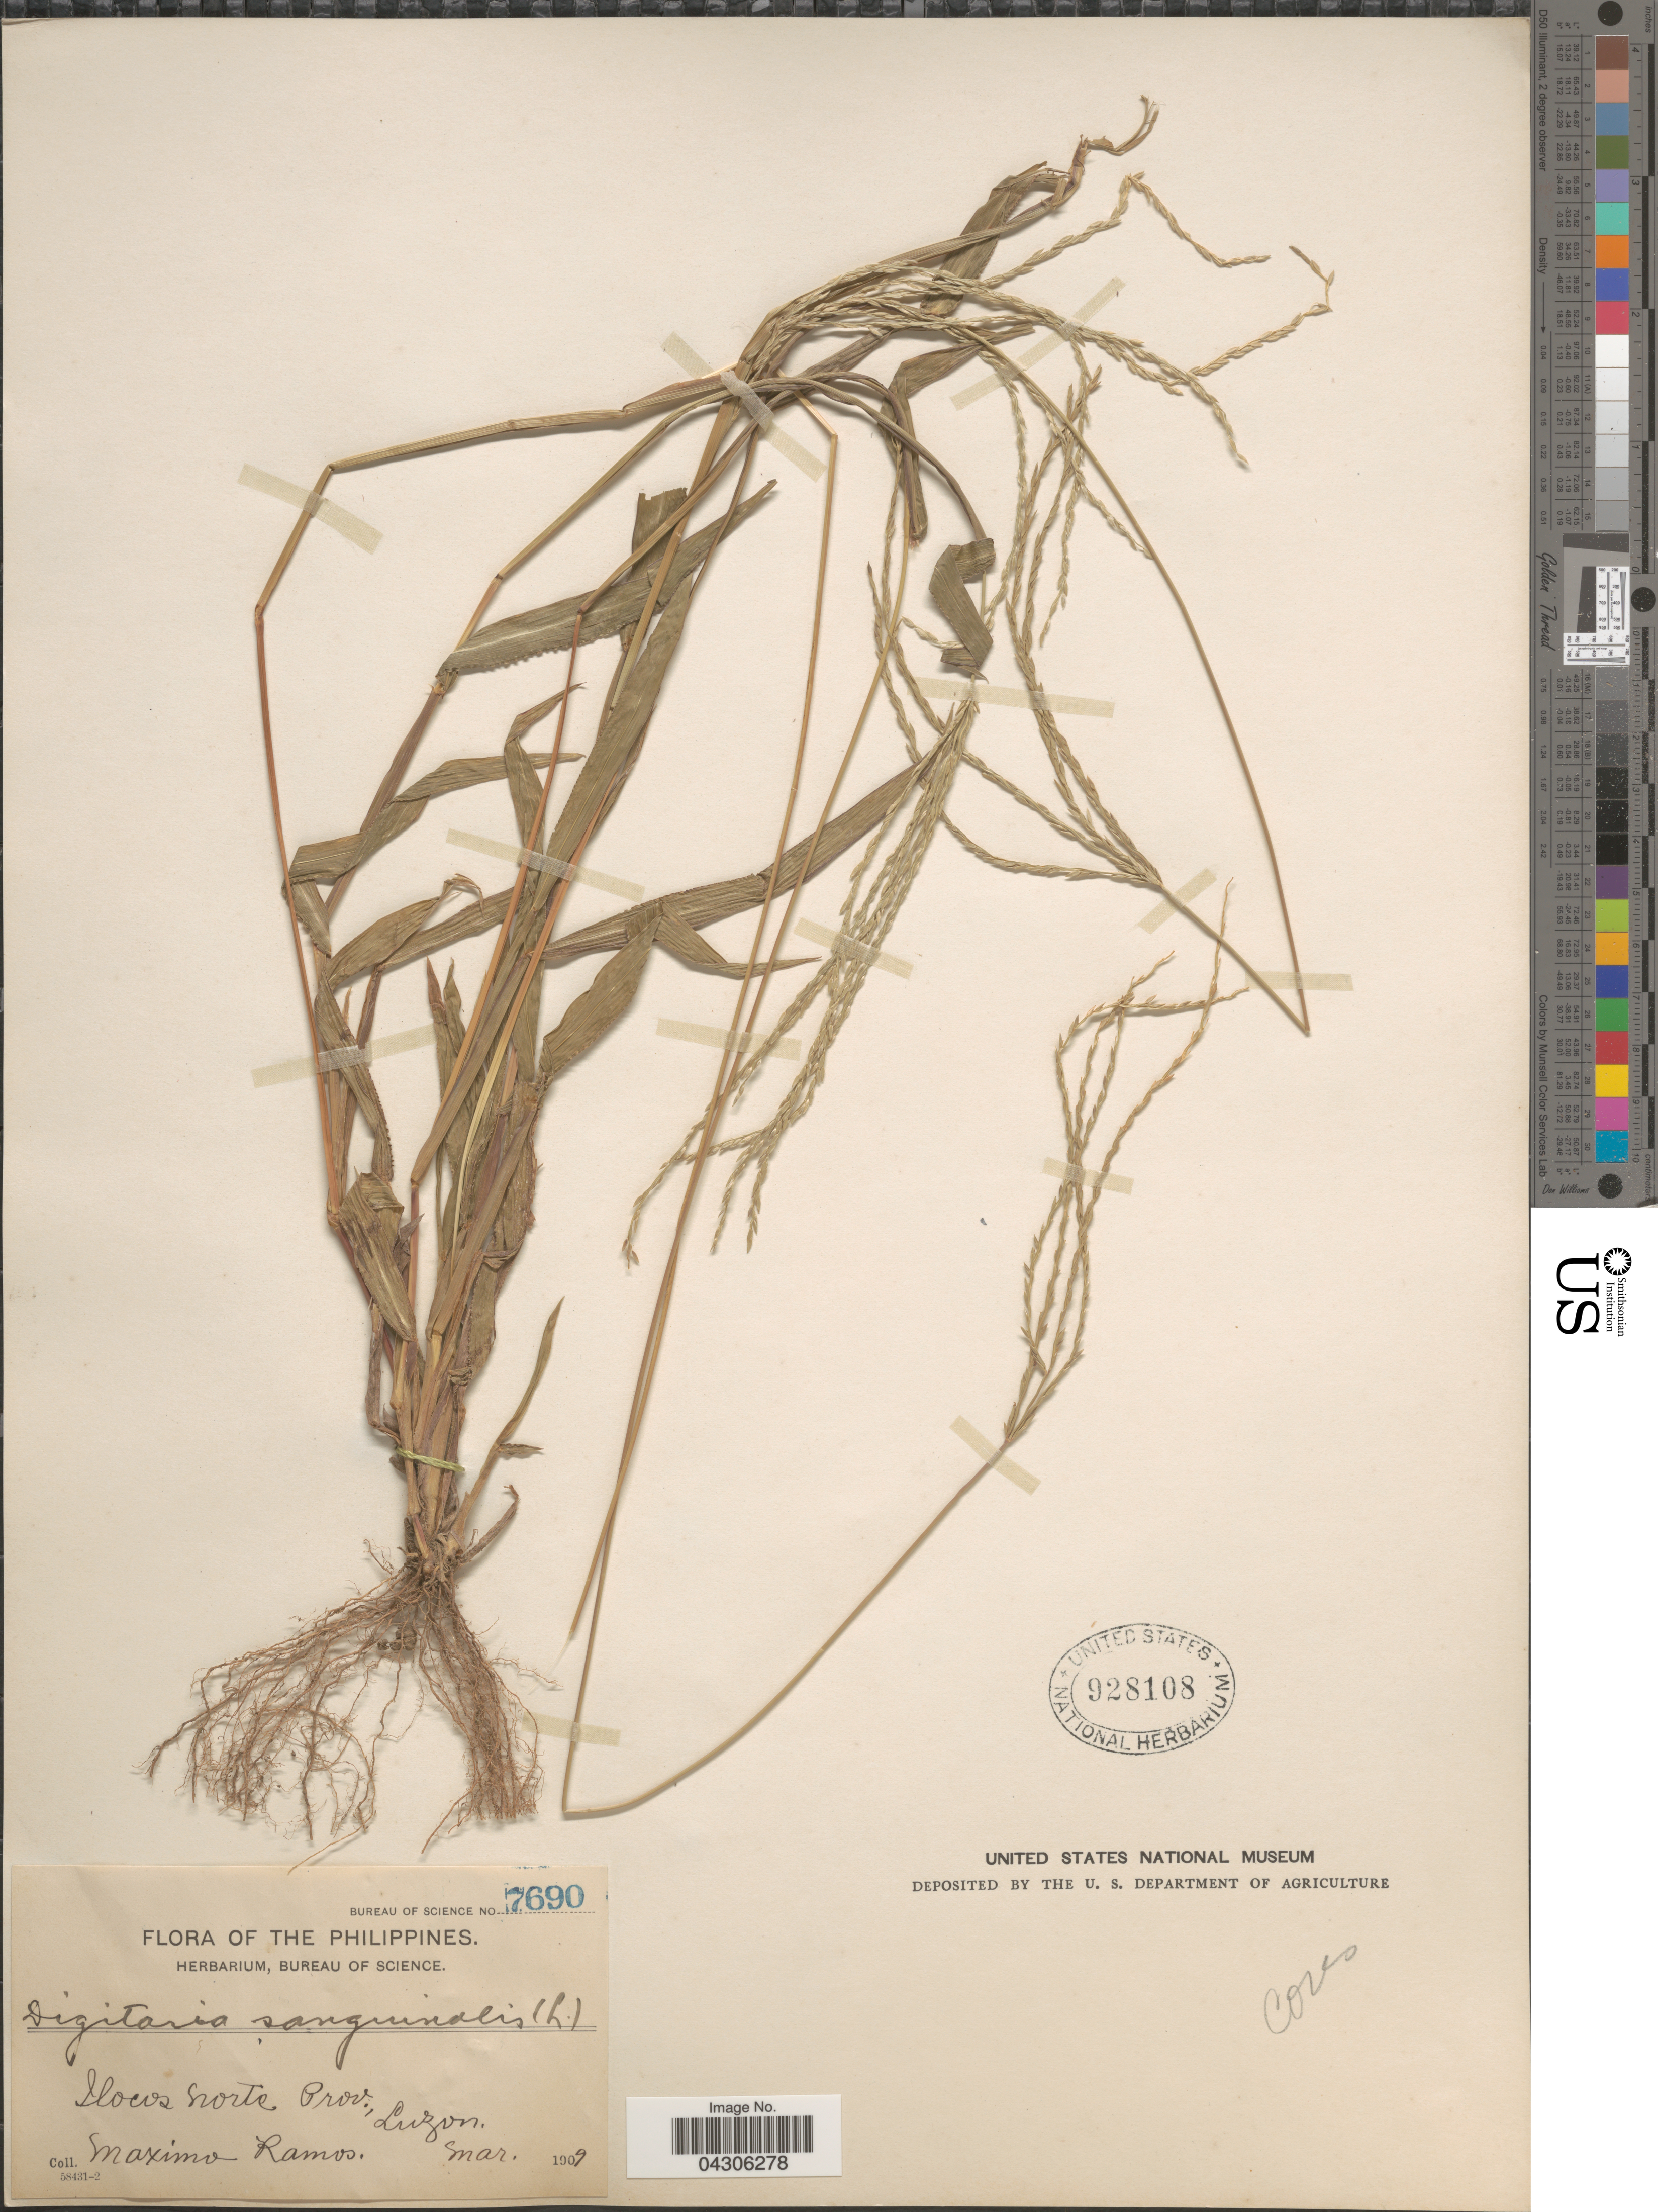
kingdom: Plantae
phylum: Tracheophyta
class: Liliopsida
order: Poales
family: Poaceae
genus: Digitaria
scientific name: Digitaria setigera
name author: Roth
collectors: M. Ramos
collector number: Bureau of Science 7690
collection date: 1909-03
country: Philippines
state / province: Ilocos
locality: Ilocos Norte Prov., Luzon.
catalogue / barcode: US 928108